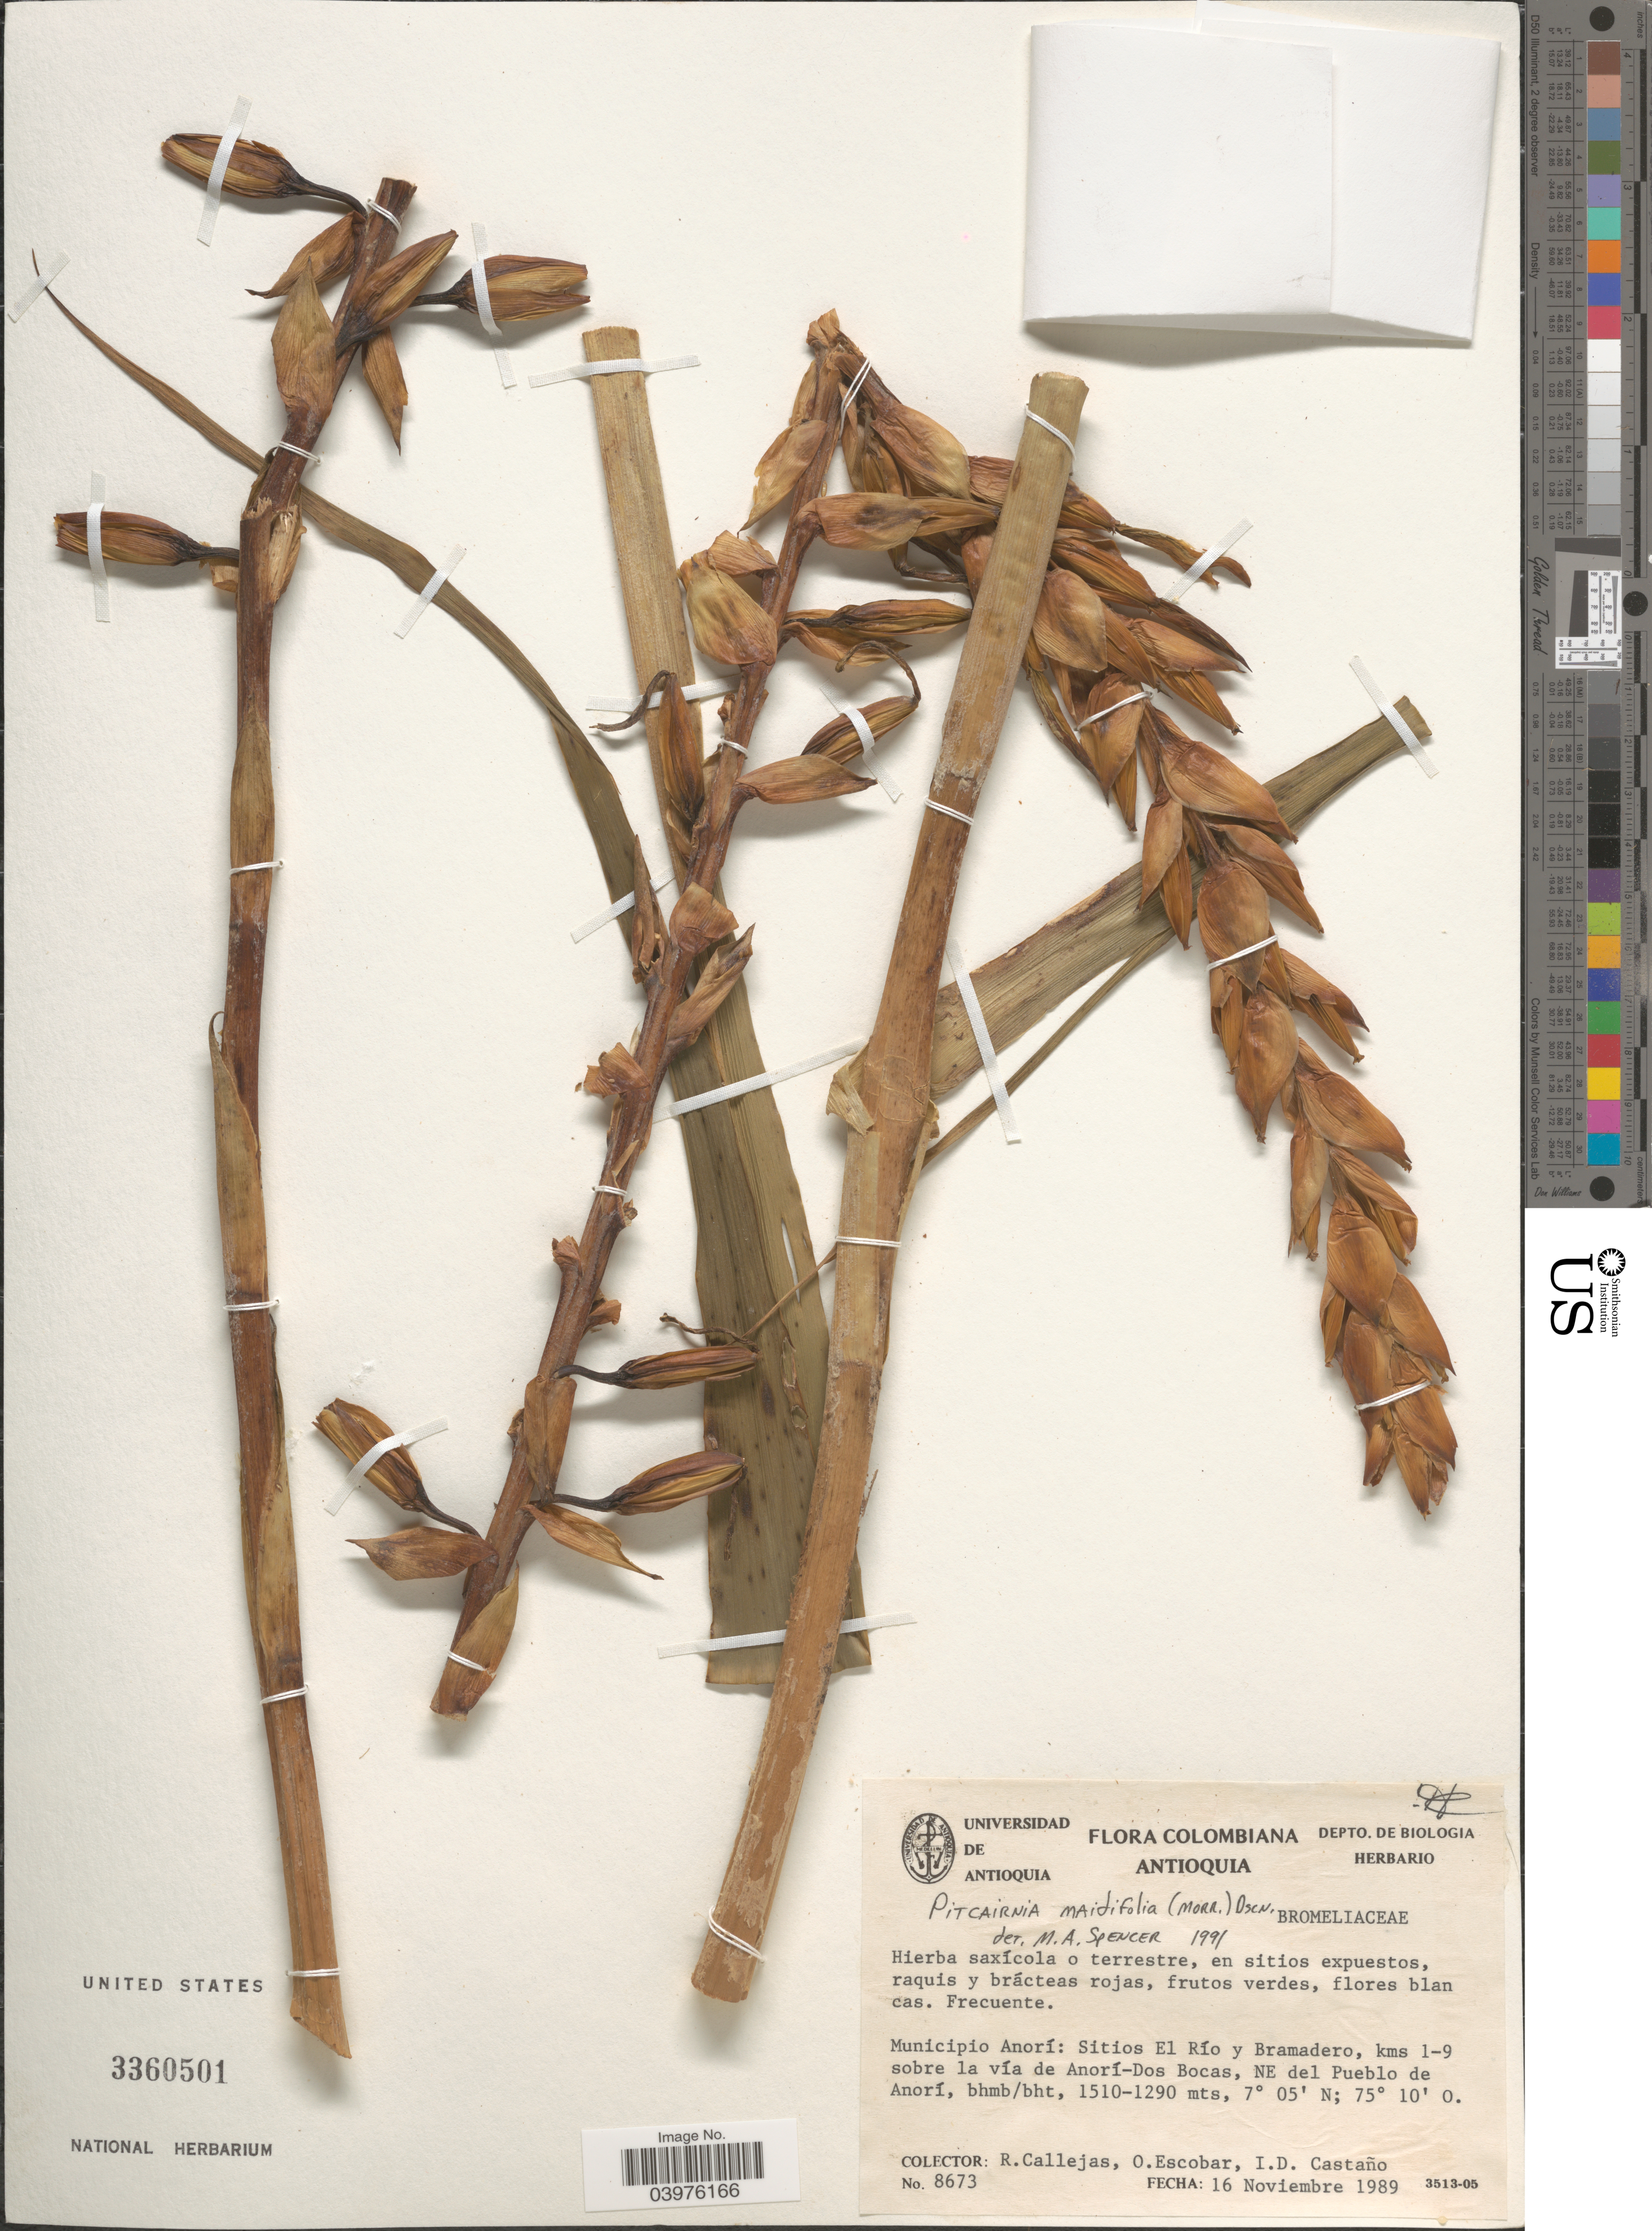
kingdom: Plantae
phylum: Tracheophyta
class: Liliopsida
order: Poales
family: Bromeliaceae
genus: Pitcairnia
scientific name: Pitcairnia maidifolia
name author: (C. Morren) Decne. ex Planch.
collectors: R. Callejas, O. Escobar & I. Castaño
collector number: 8673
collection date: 1989-11-16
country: Colombia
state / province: Antioquia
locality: Municipio Anorí: Sitios El Río y Bramadero, kms 1-9 sobre la vía de Anorí-Dos Bocas, NE del Pueblo de Anorí.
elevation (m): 1290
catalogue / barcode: US 3360501